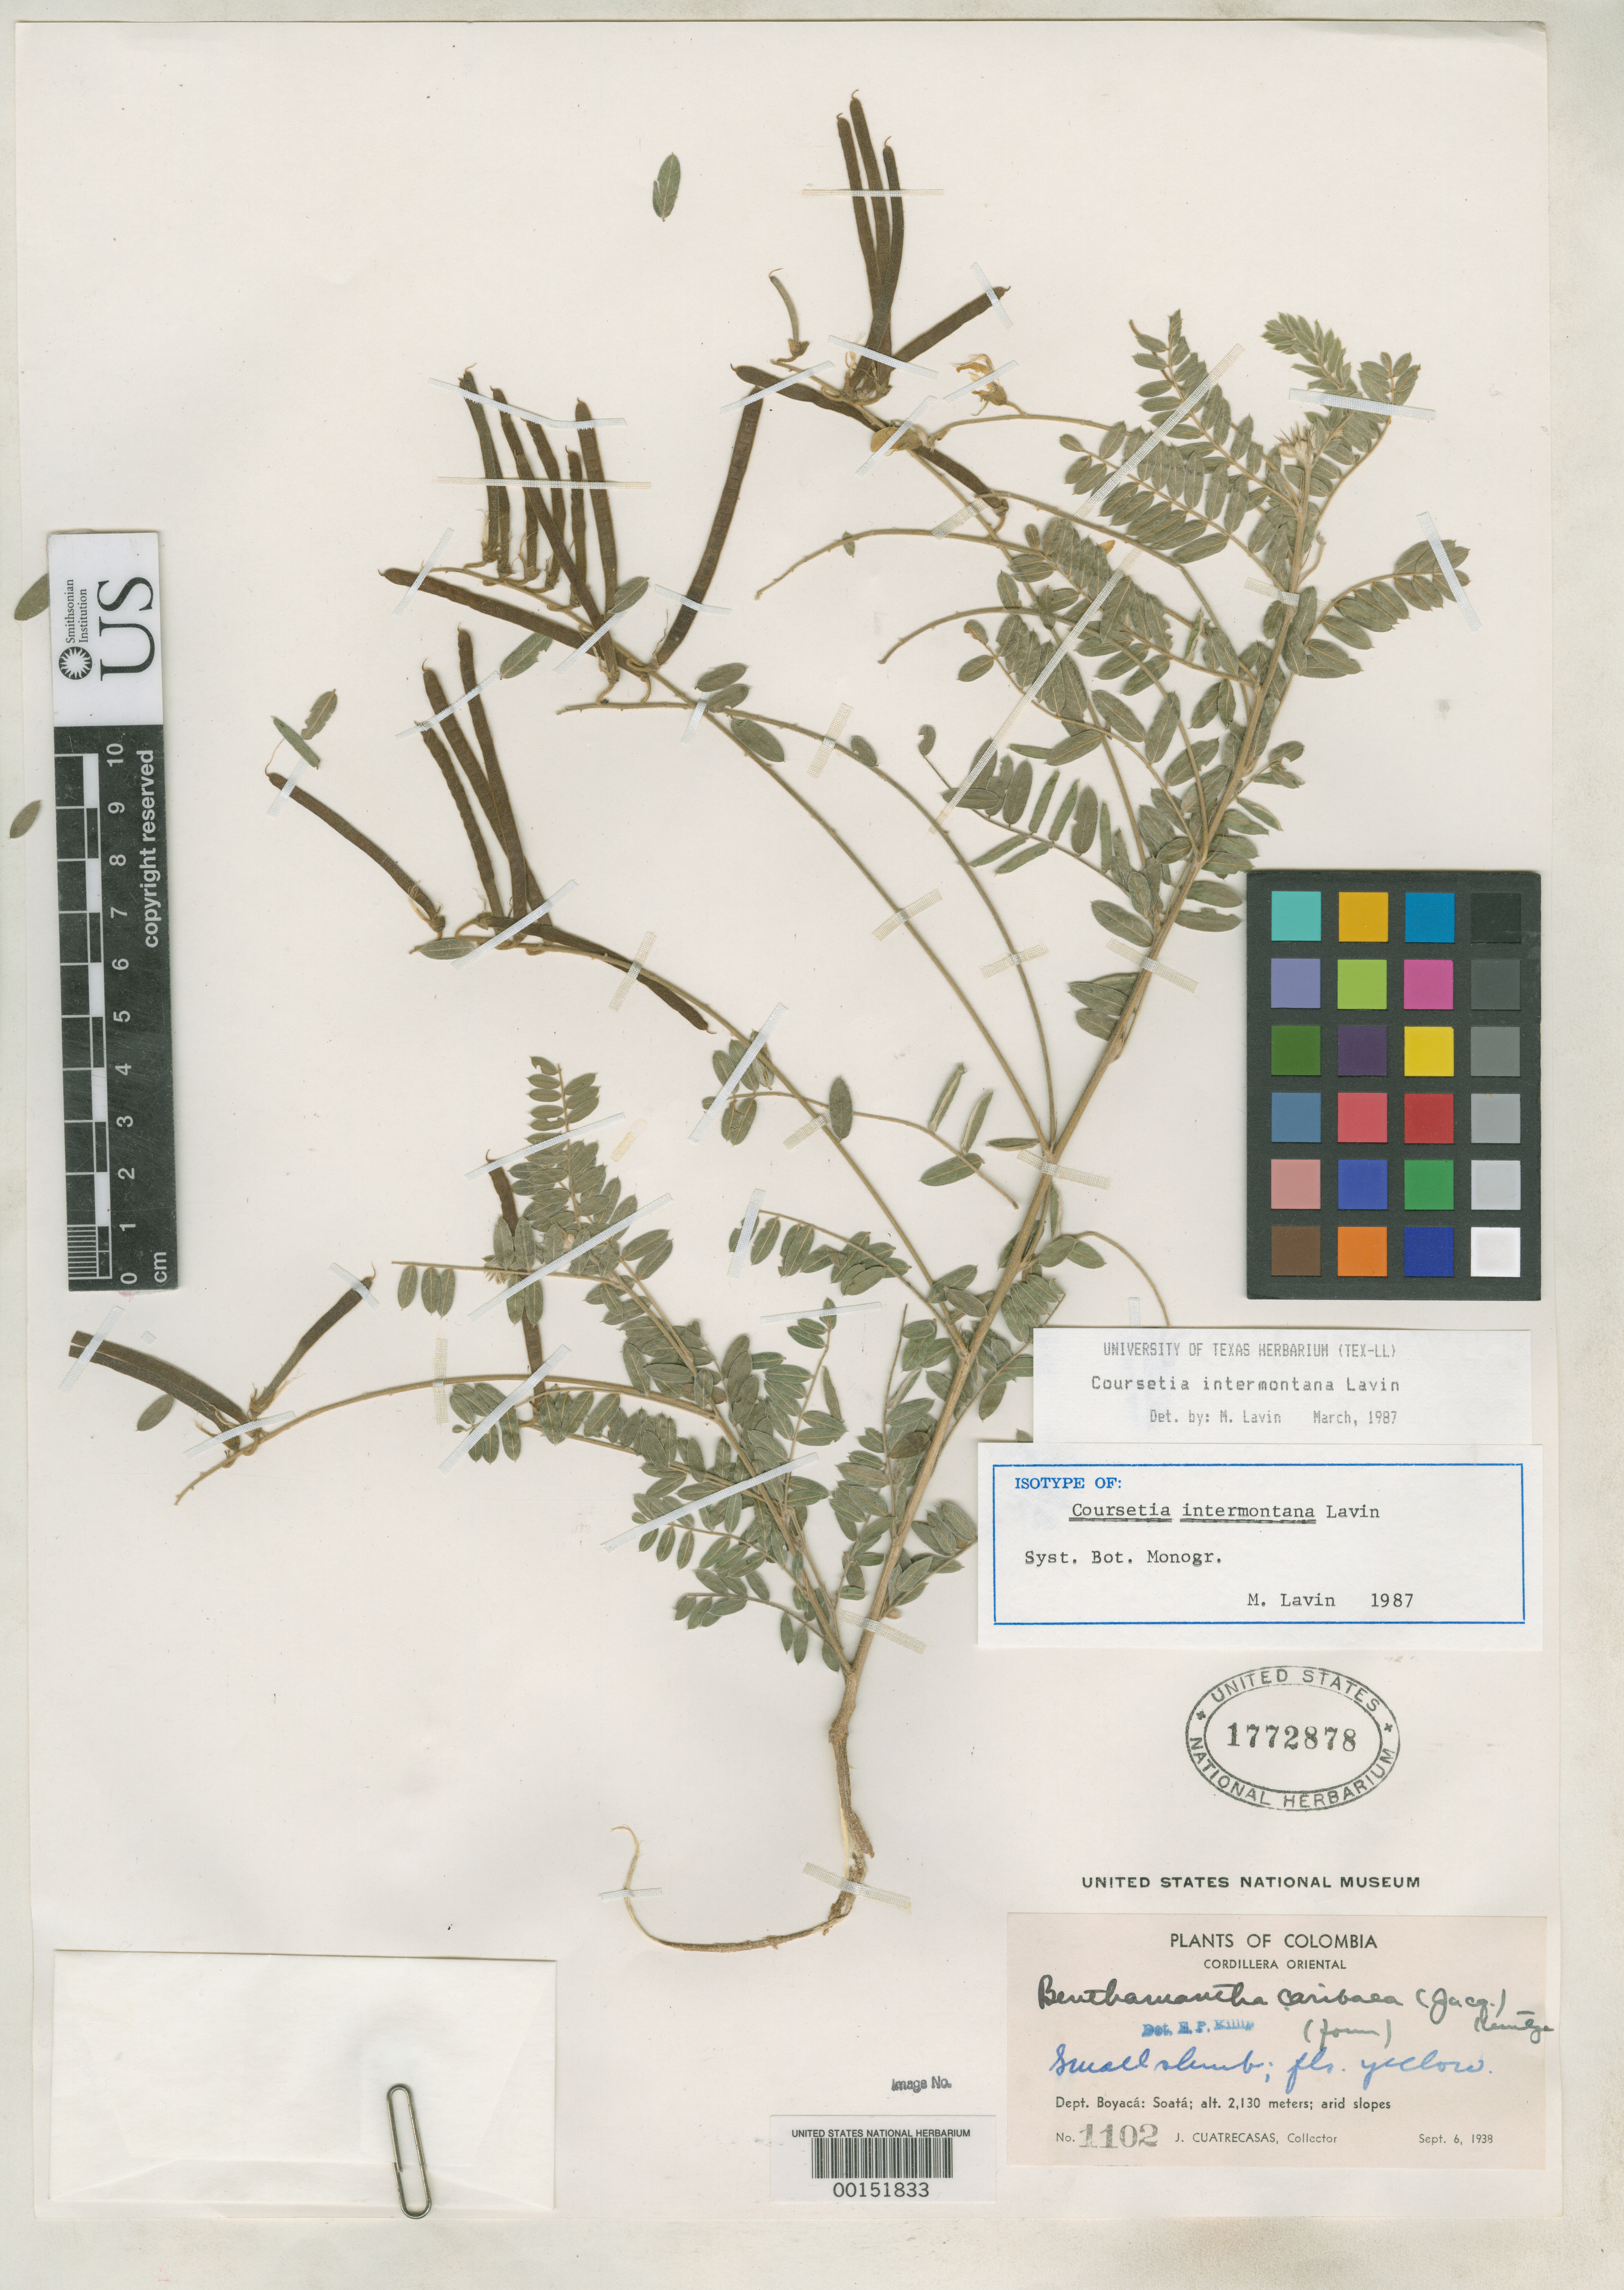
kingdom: Plantae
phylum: Tracheophyta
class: Magnoliopsida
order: Fabales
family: Fabaceae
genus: Coursetia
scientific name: Coursetia intermontana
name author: Lavin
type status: Isotype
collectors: J. Cuatrecasas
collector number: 1102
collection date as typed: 06 Sep 1938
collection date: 1938-09-06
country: Colombia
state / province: Boyacá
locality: Soata, arid slopes.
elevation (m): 2130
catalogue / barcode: US 1772878